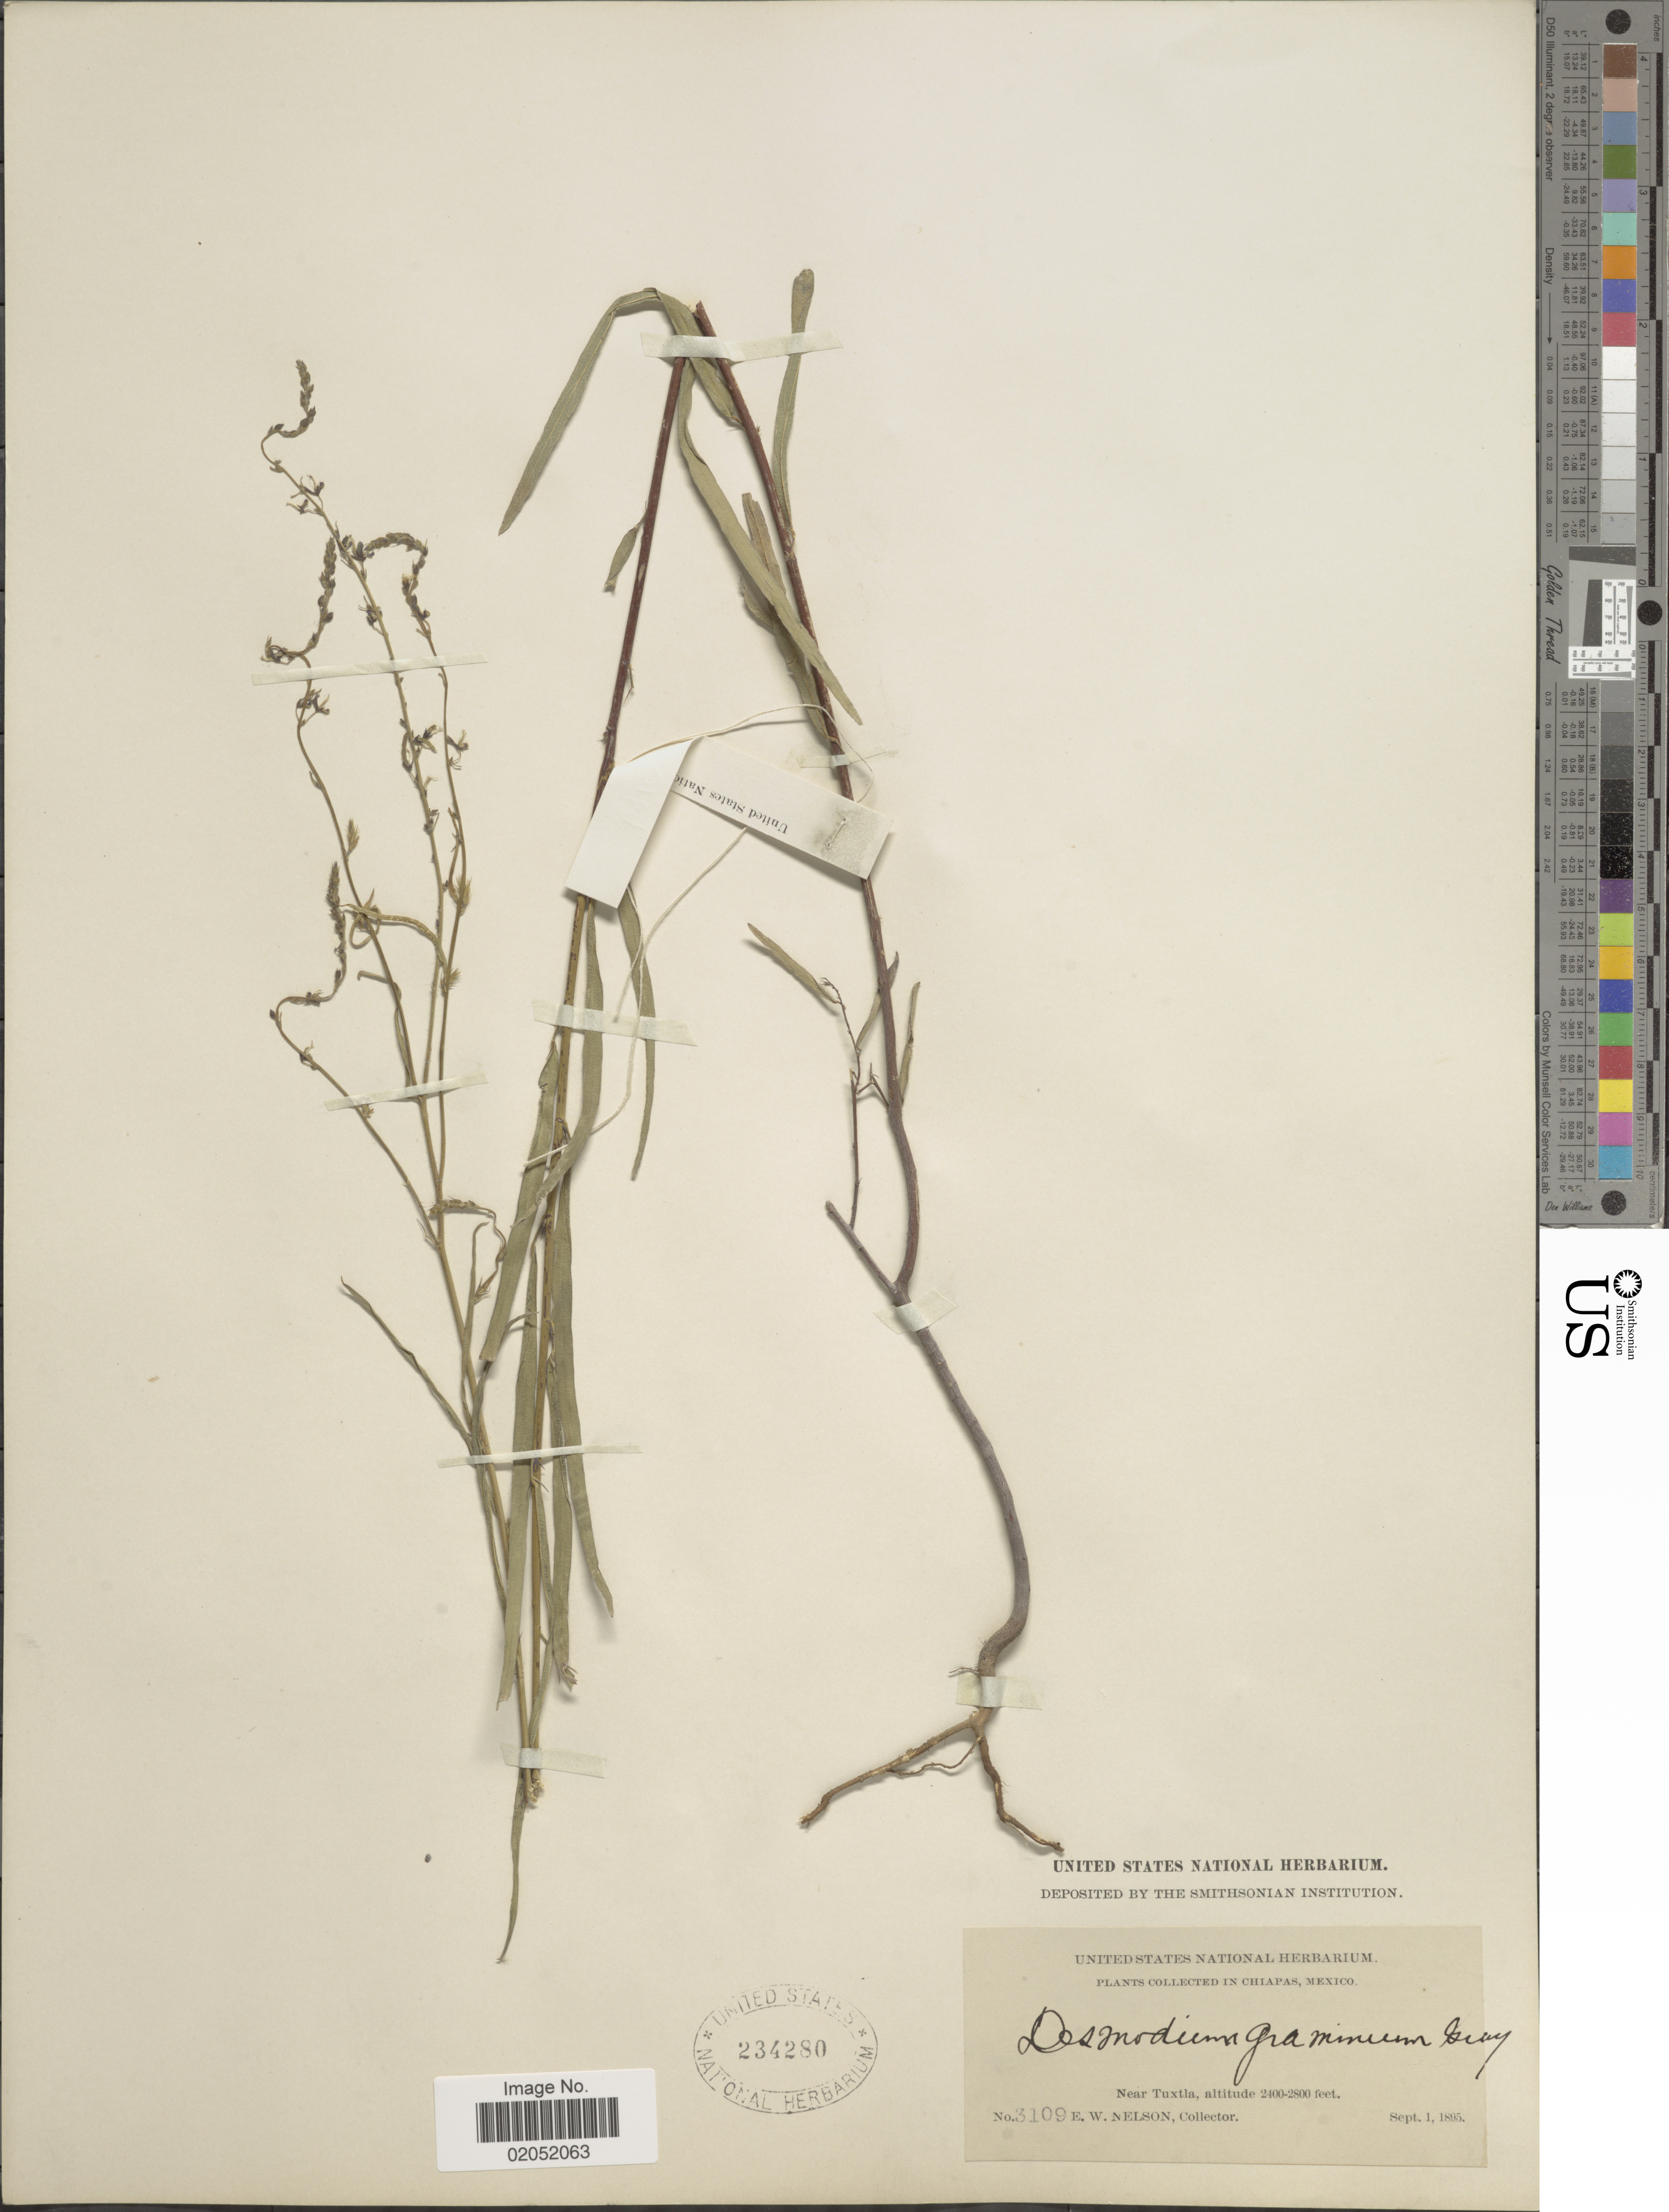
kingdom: Plantae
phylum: Tracheophyta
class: Magnoliopsida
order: Fabales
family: Fabaceae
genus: Desmodium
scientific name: Desmodium angustifolium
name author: (Kunth) DC.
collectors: E. W. Nelson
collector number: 3109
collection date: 1895-09-01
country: Mexico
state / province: Chiapas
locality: Near Tuxtla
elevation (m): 732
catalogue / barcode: US 234280